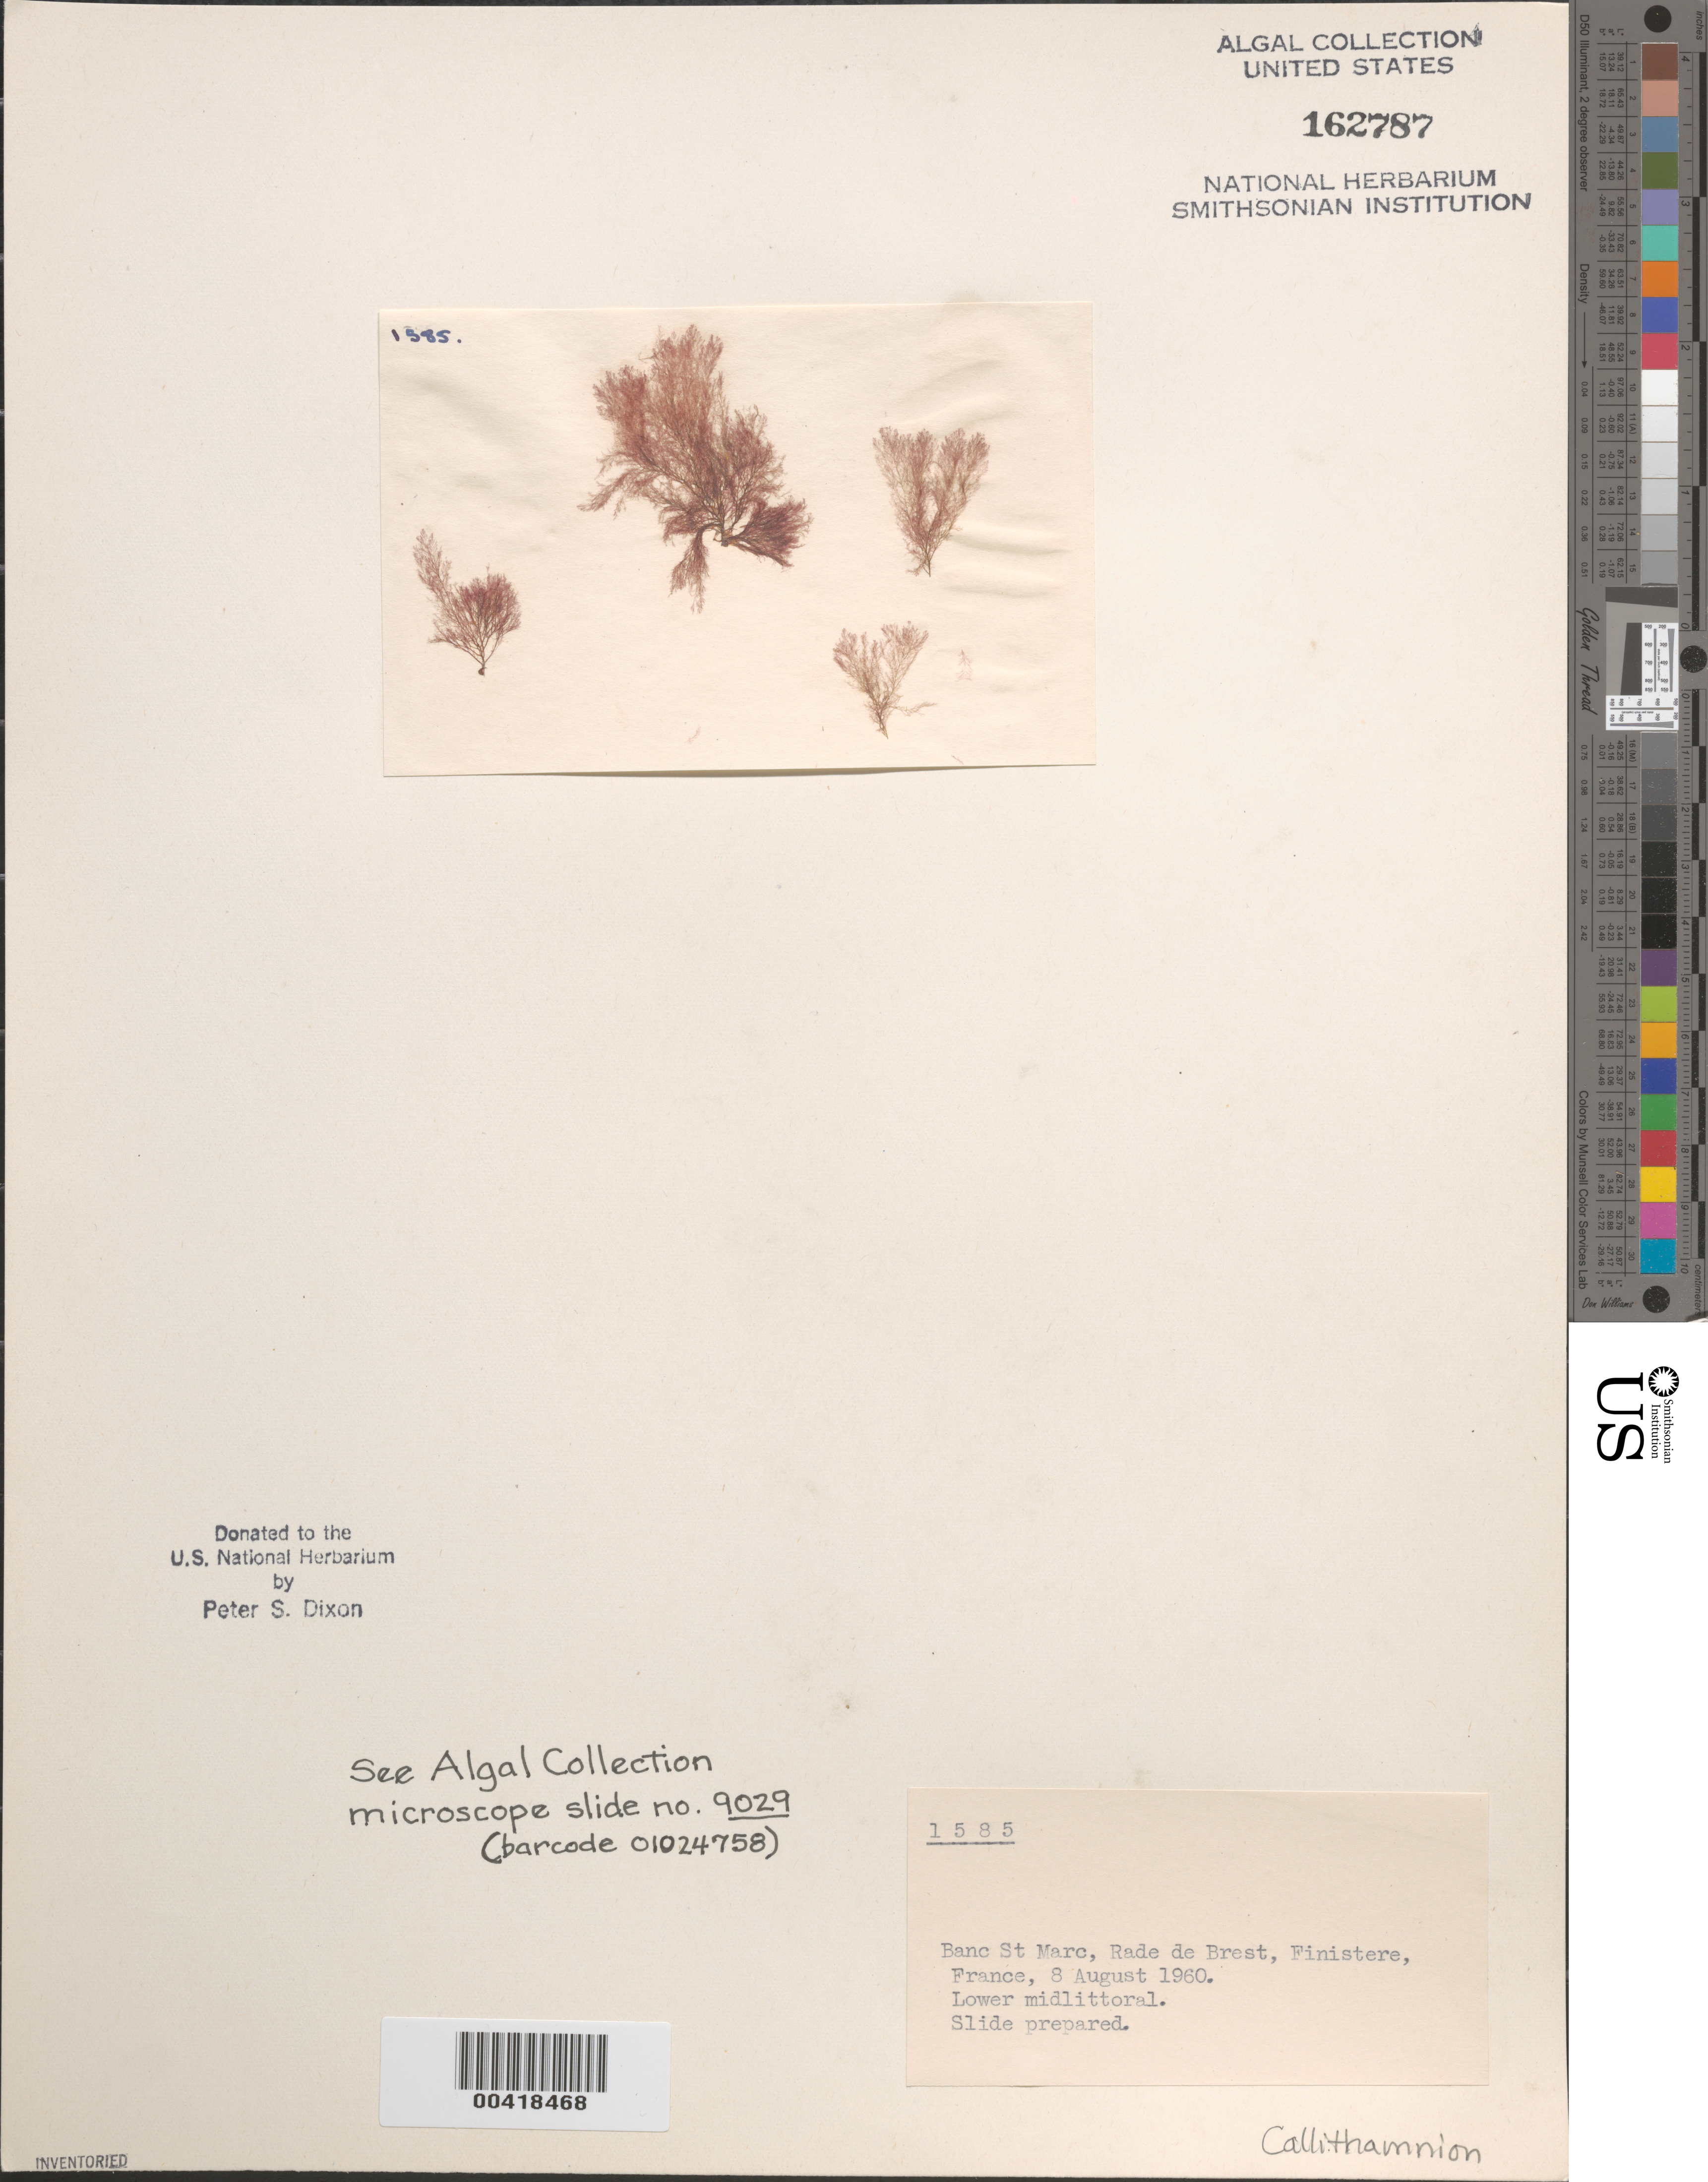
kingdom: Plantae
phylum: Rhodophyta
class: Florideophyceae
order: Ceramiales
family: Callithamniaceae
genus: Callithamnion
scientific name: Callithamnion sp.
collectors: P. S. Dixon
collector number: PSD 1585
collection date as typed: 08 Aug 1960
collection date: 1960-08-08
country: France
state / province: Bretagne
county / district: Finistère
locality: Banc St. Marc, Rade de Brest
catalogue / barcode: US 162787